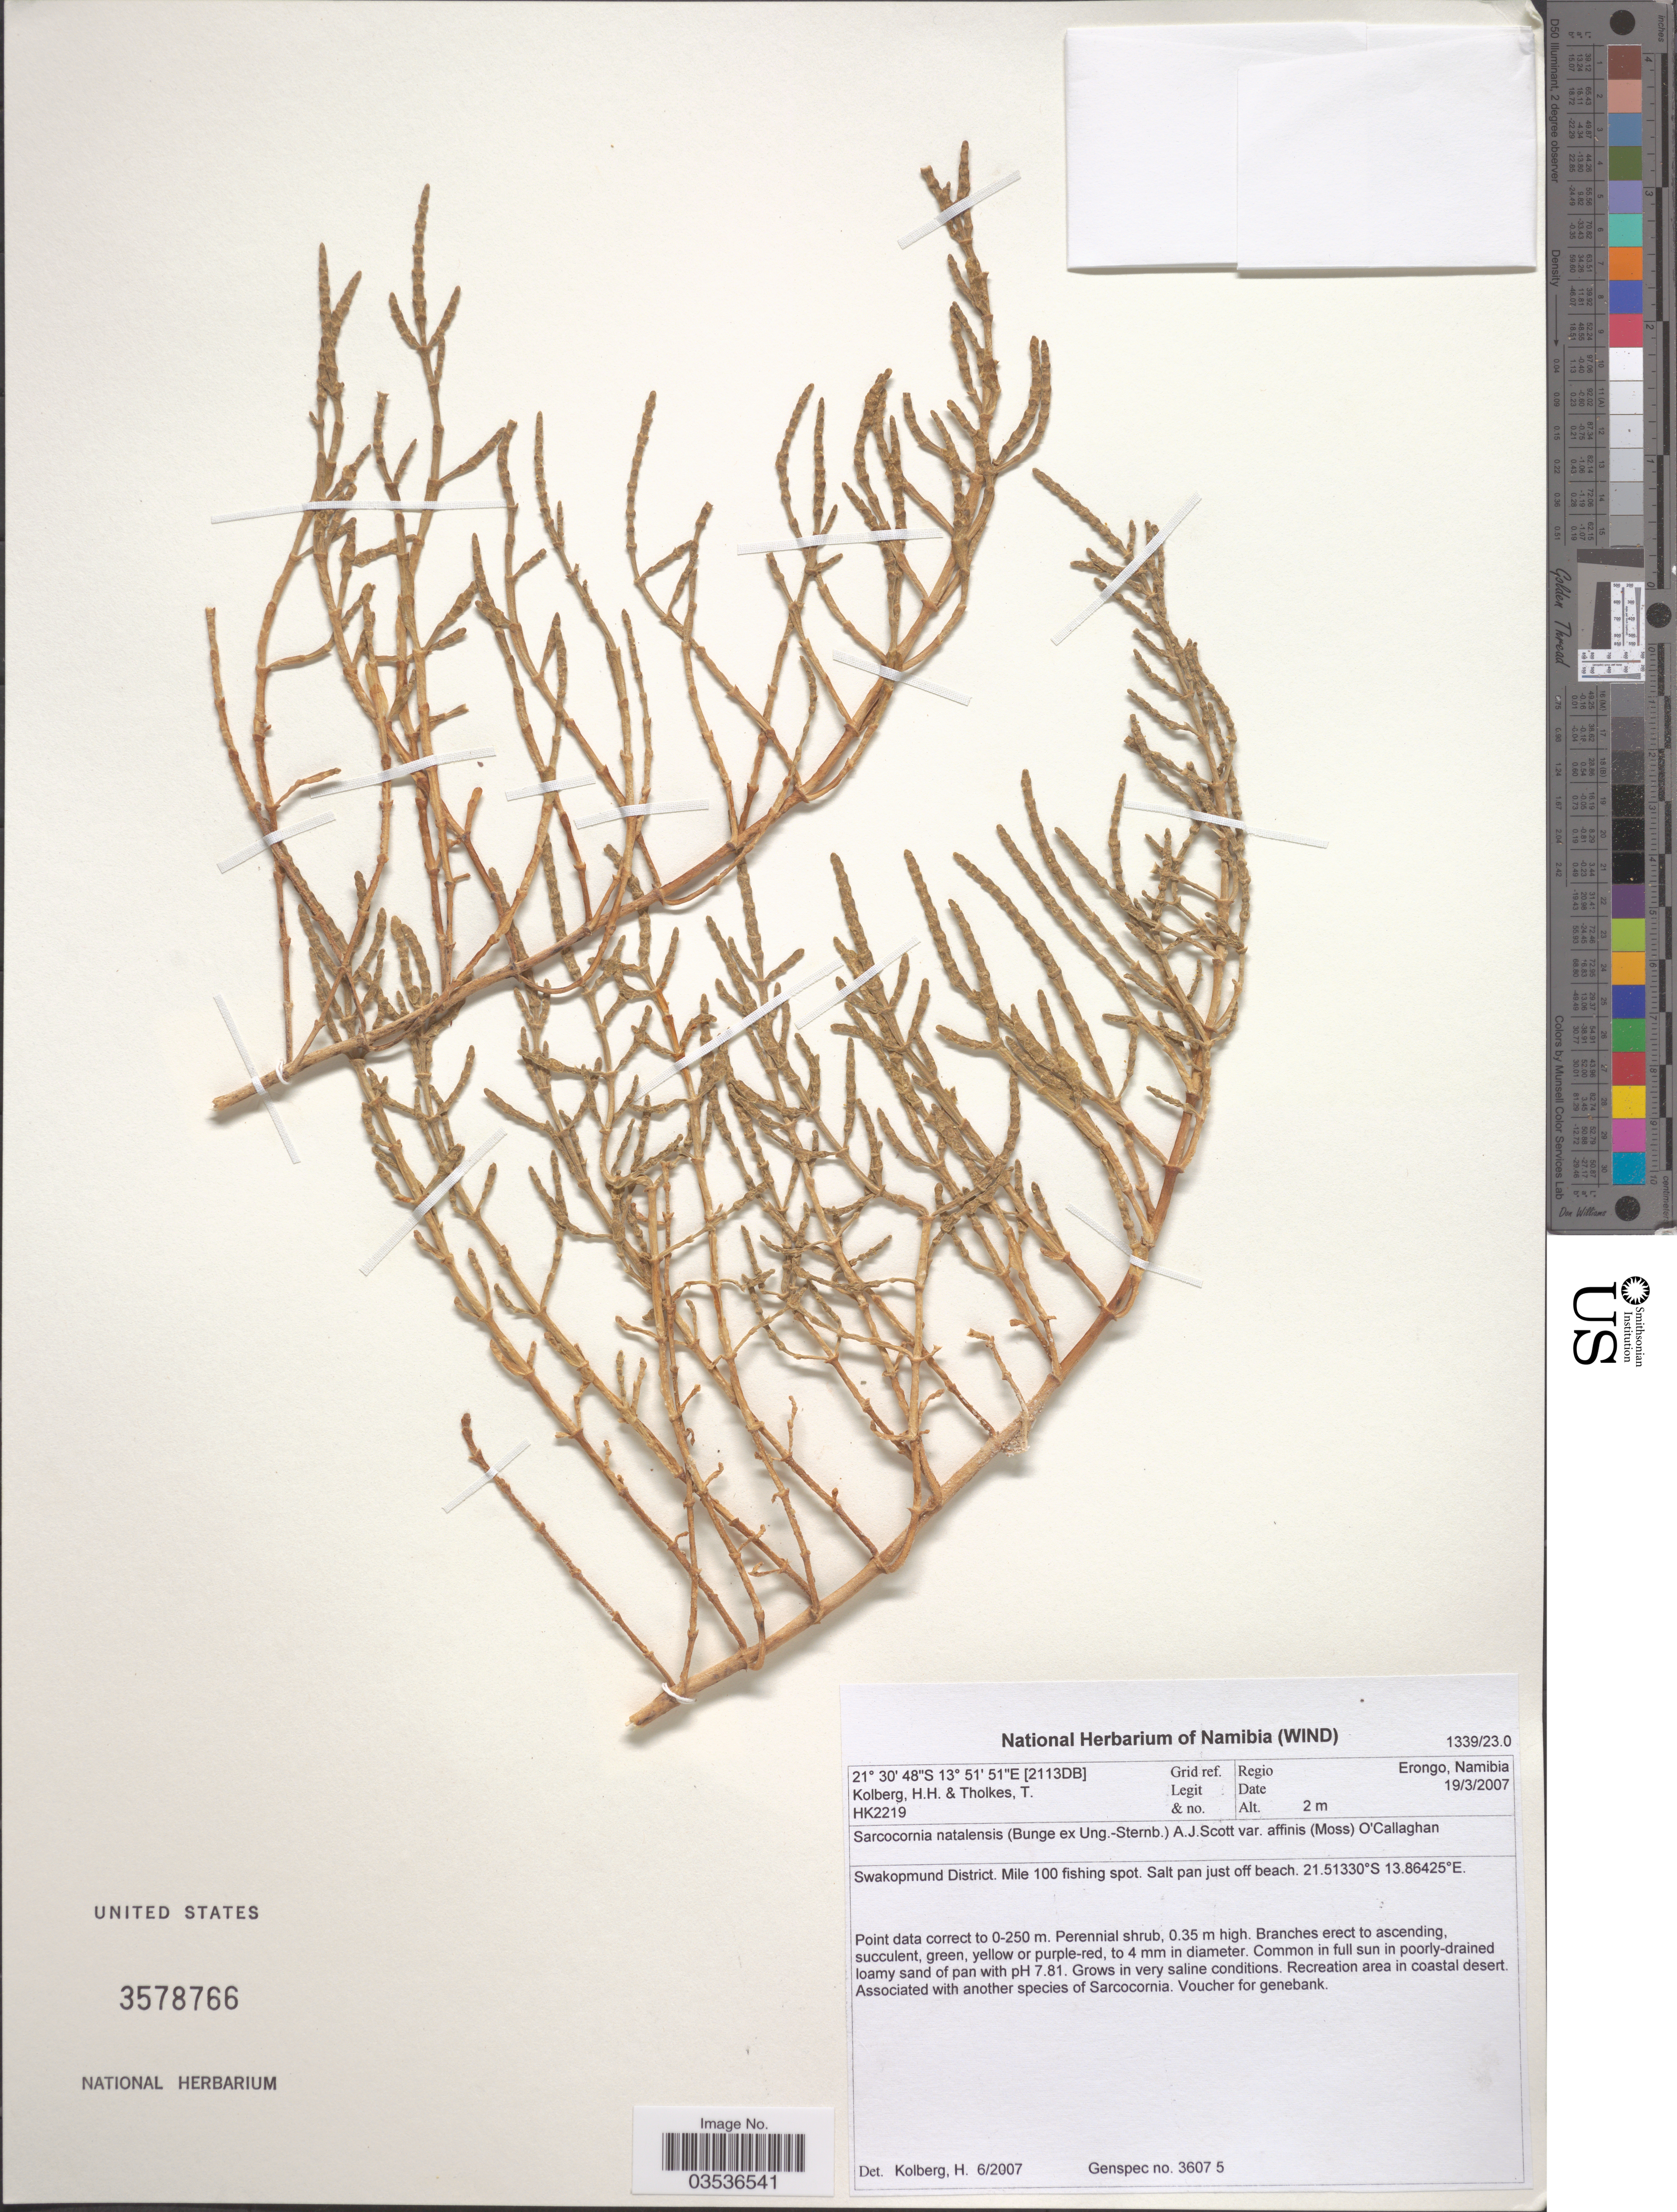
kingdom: Plantae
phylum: Tracheophyta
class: Magnoliopsida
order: Caryophyllales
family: Amaranthaceae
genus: Salicornia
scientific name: Salicornia sp.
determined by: Strong, Mark T., (BOT), Smithsonian Institution - National Museum of Natural History (UNITED STATES)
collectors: H. H. Kolberg & T. Tholkes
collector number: HK2219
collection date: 2007-03-19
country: Namibia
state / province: Erongo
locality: Grid ref. [2113DB]. Swakopmund District. Mile 100 fishing spot.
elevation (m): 2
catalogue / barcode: US 3578766